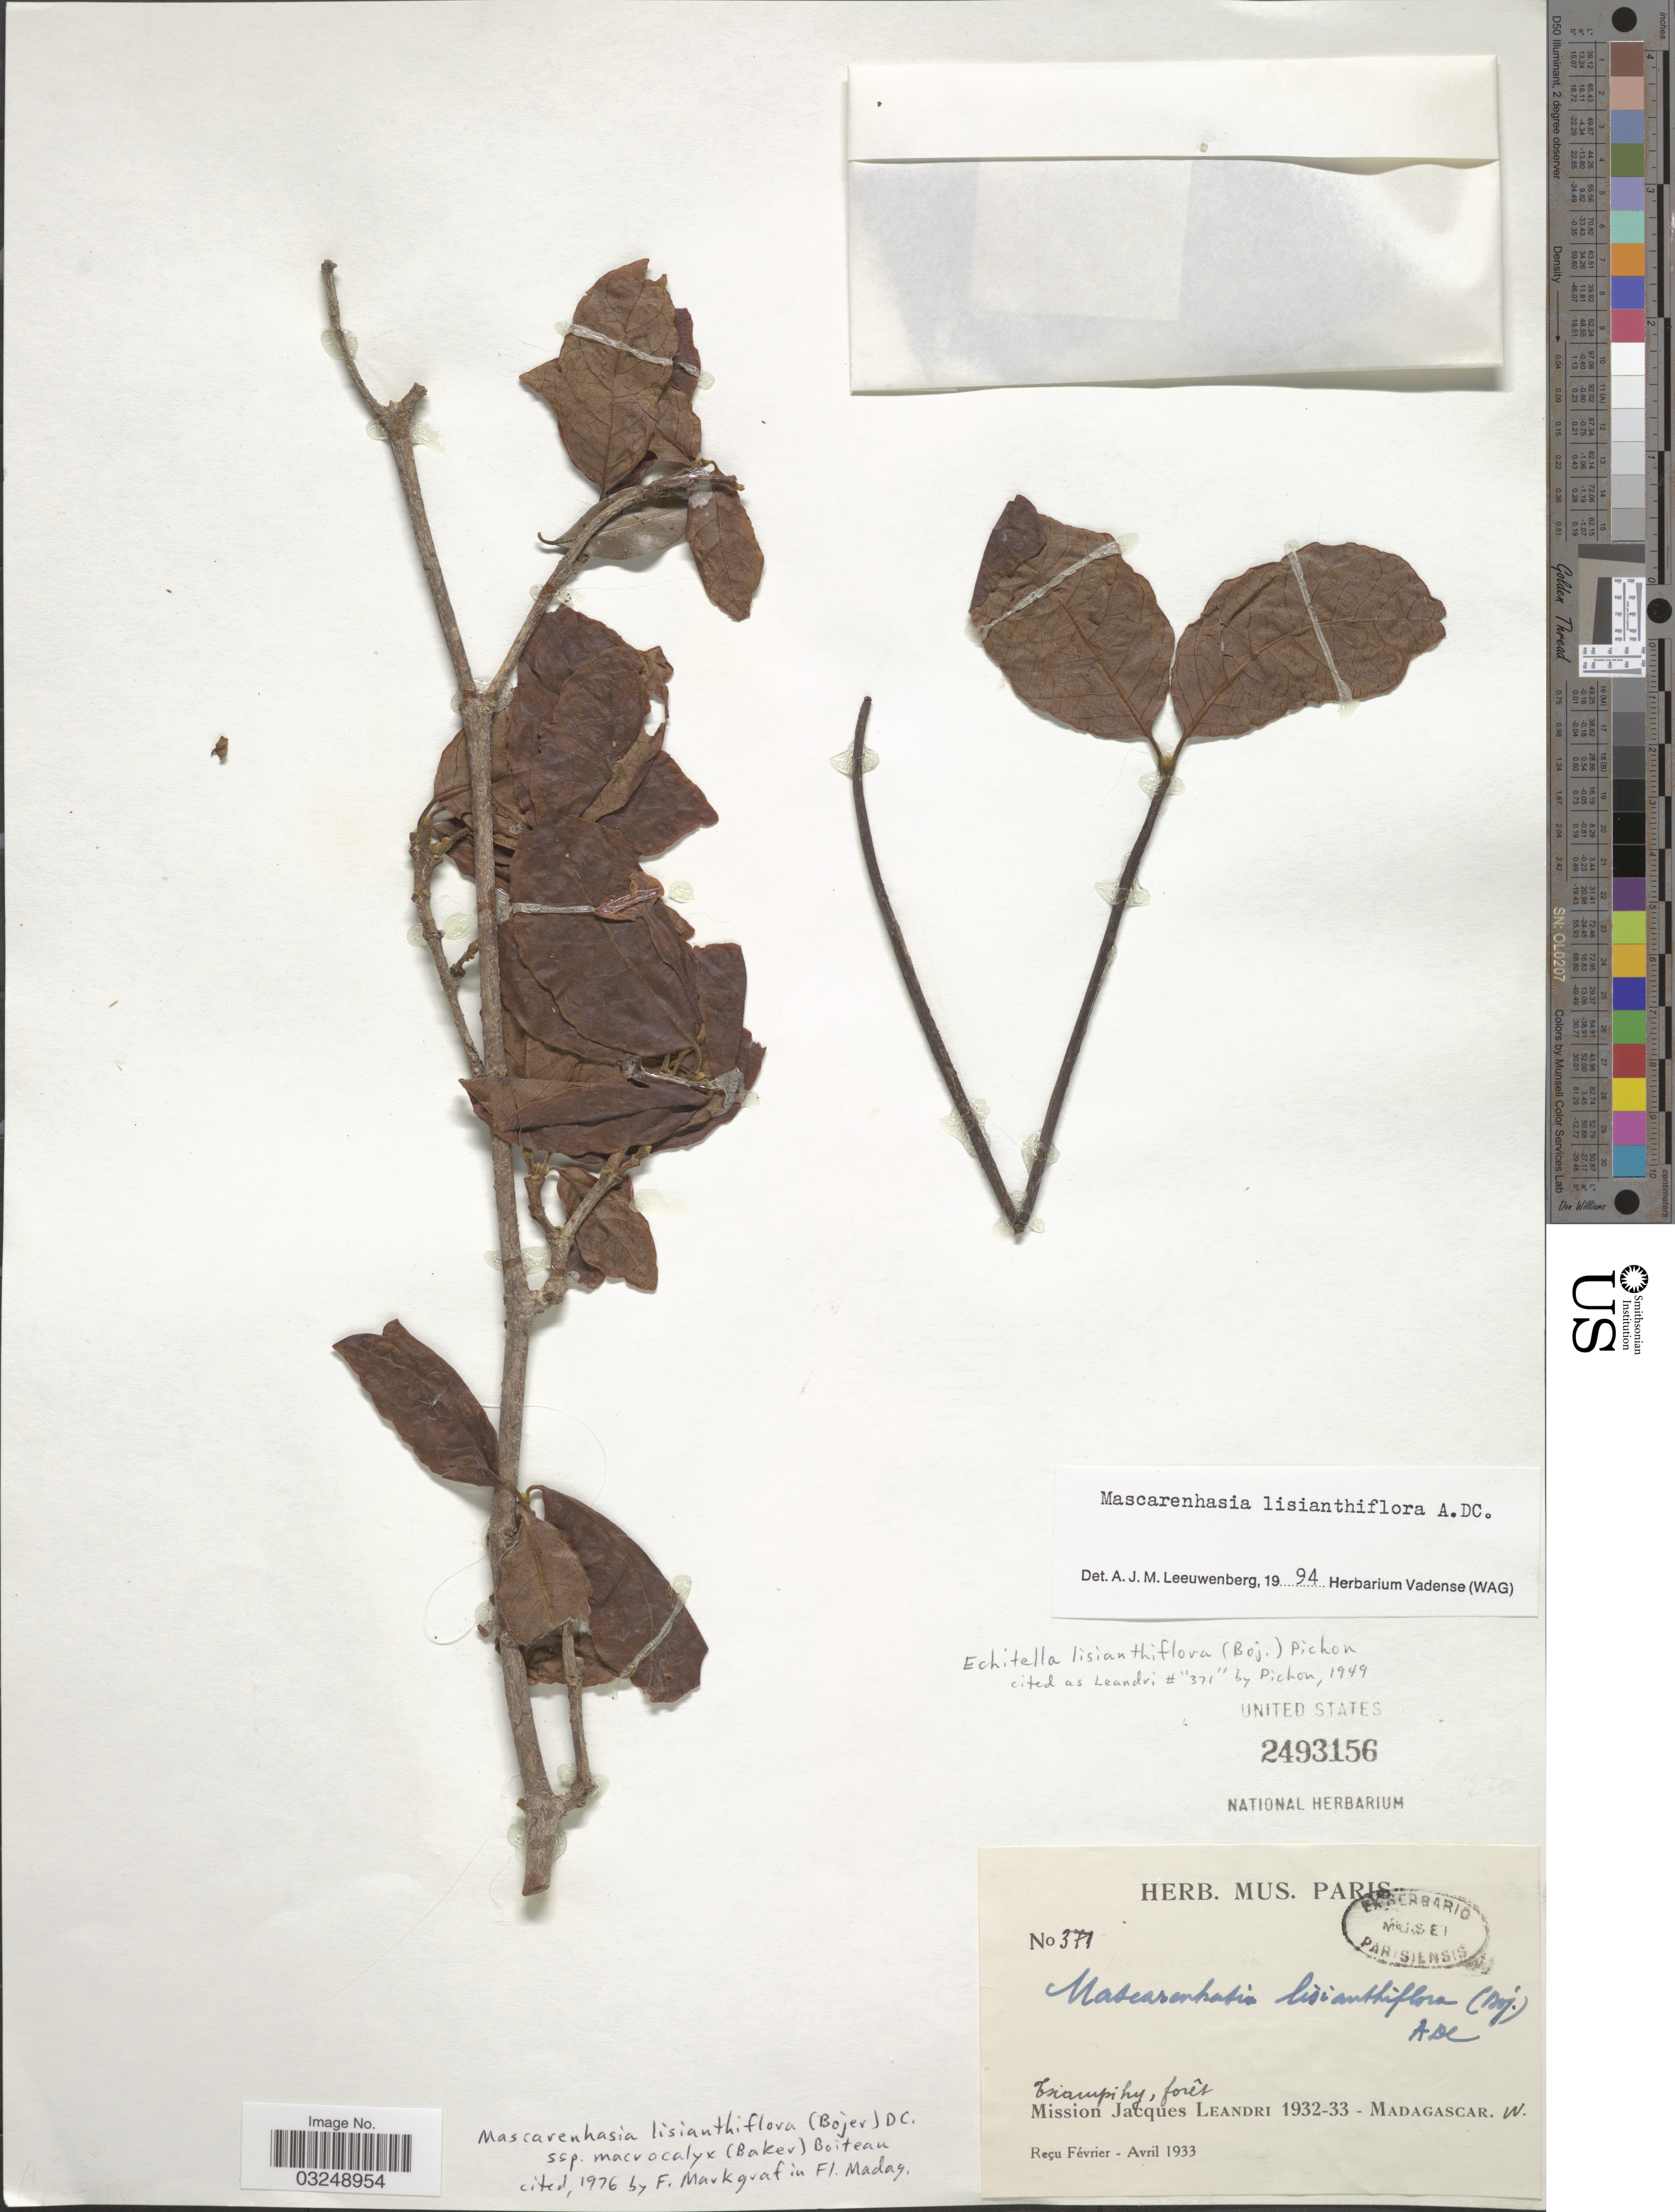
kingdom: Plantae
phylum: Tracheophyta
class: Magnoliopsida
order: Gentianales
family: Apocynaceae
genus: Mascarenhasia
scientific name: Mascarenhasia lisianthiflora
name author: DC.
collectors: J. Leandri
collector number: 371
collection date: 1932/1933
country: Madagascar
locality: Tsiampihy, forêt. Madagascar W.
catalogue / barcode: US 2493156